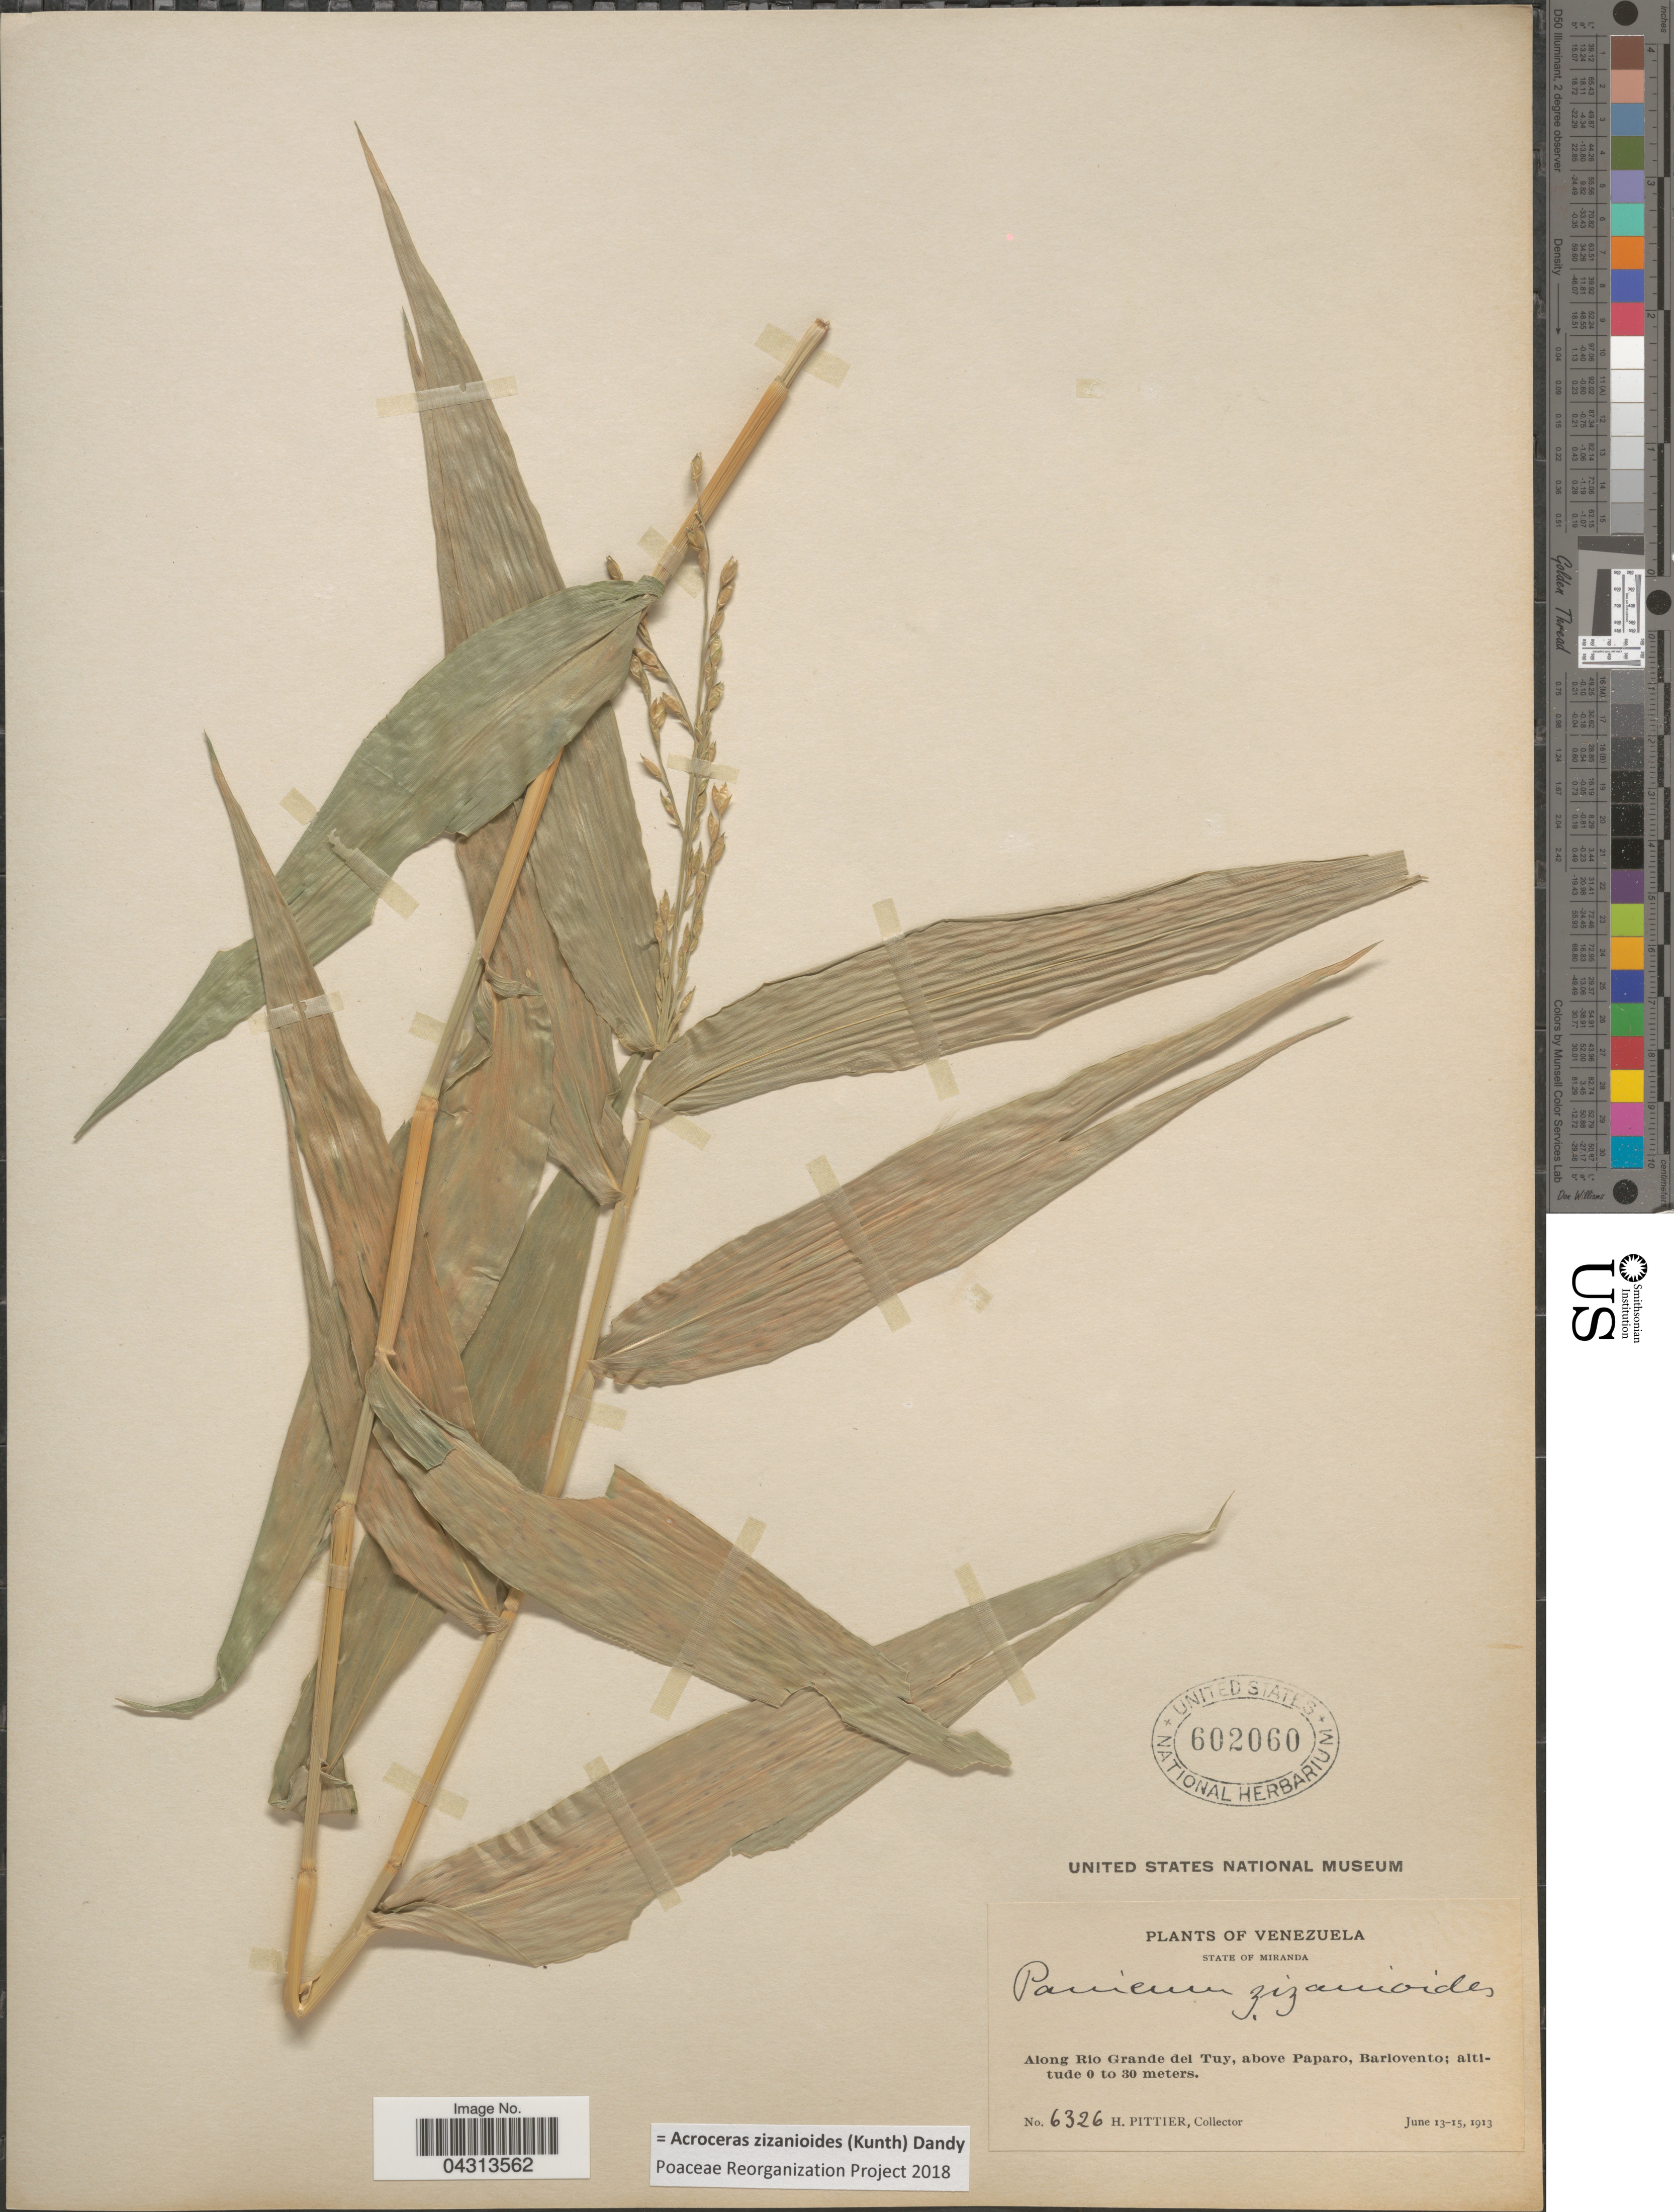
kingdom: Plantae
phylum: Tracheophyta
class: Liliopsida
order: Poales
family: Poaceae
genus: Acroceras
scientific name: Acroceras zizanioides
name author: (Kunth) Dandy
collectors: H. F. Pittier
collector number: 6326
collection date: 1913-06-13/1913-06-15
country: Venezuela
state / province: Miranda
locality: Along Rio Grande del Tuy, above Paparo, Barlovento.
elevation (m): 0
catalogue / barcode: US 602060